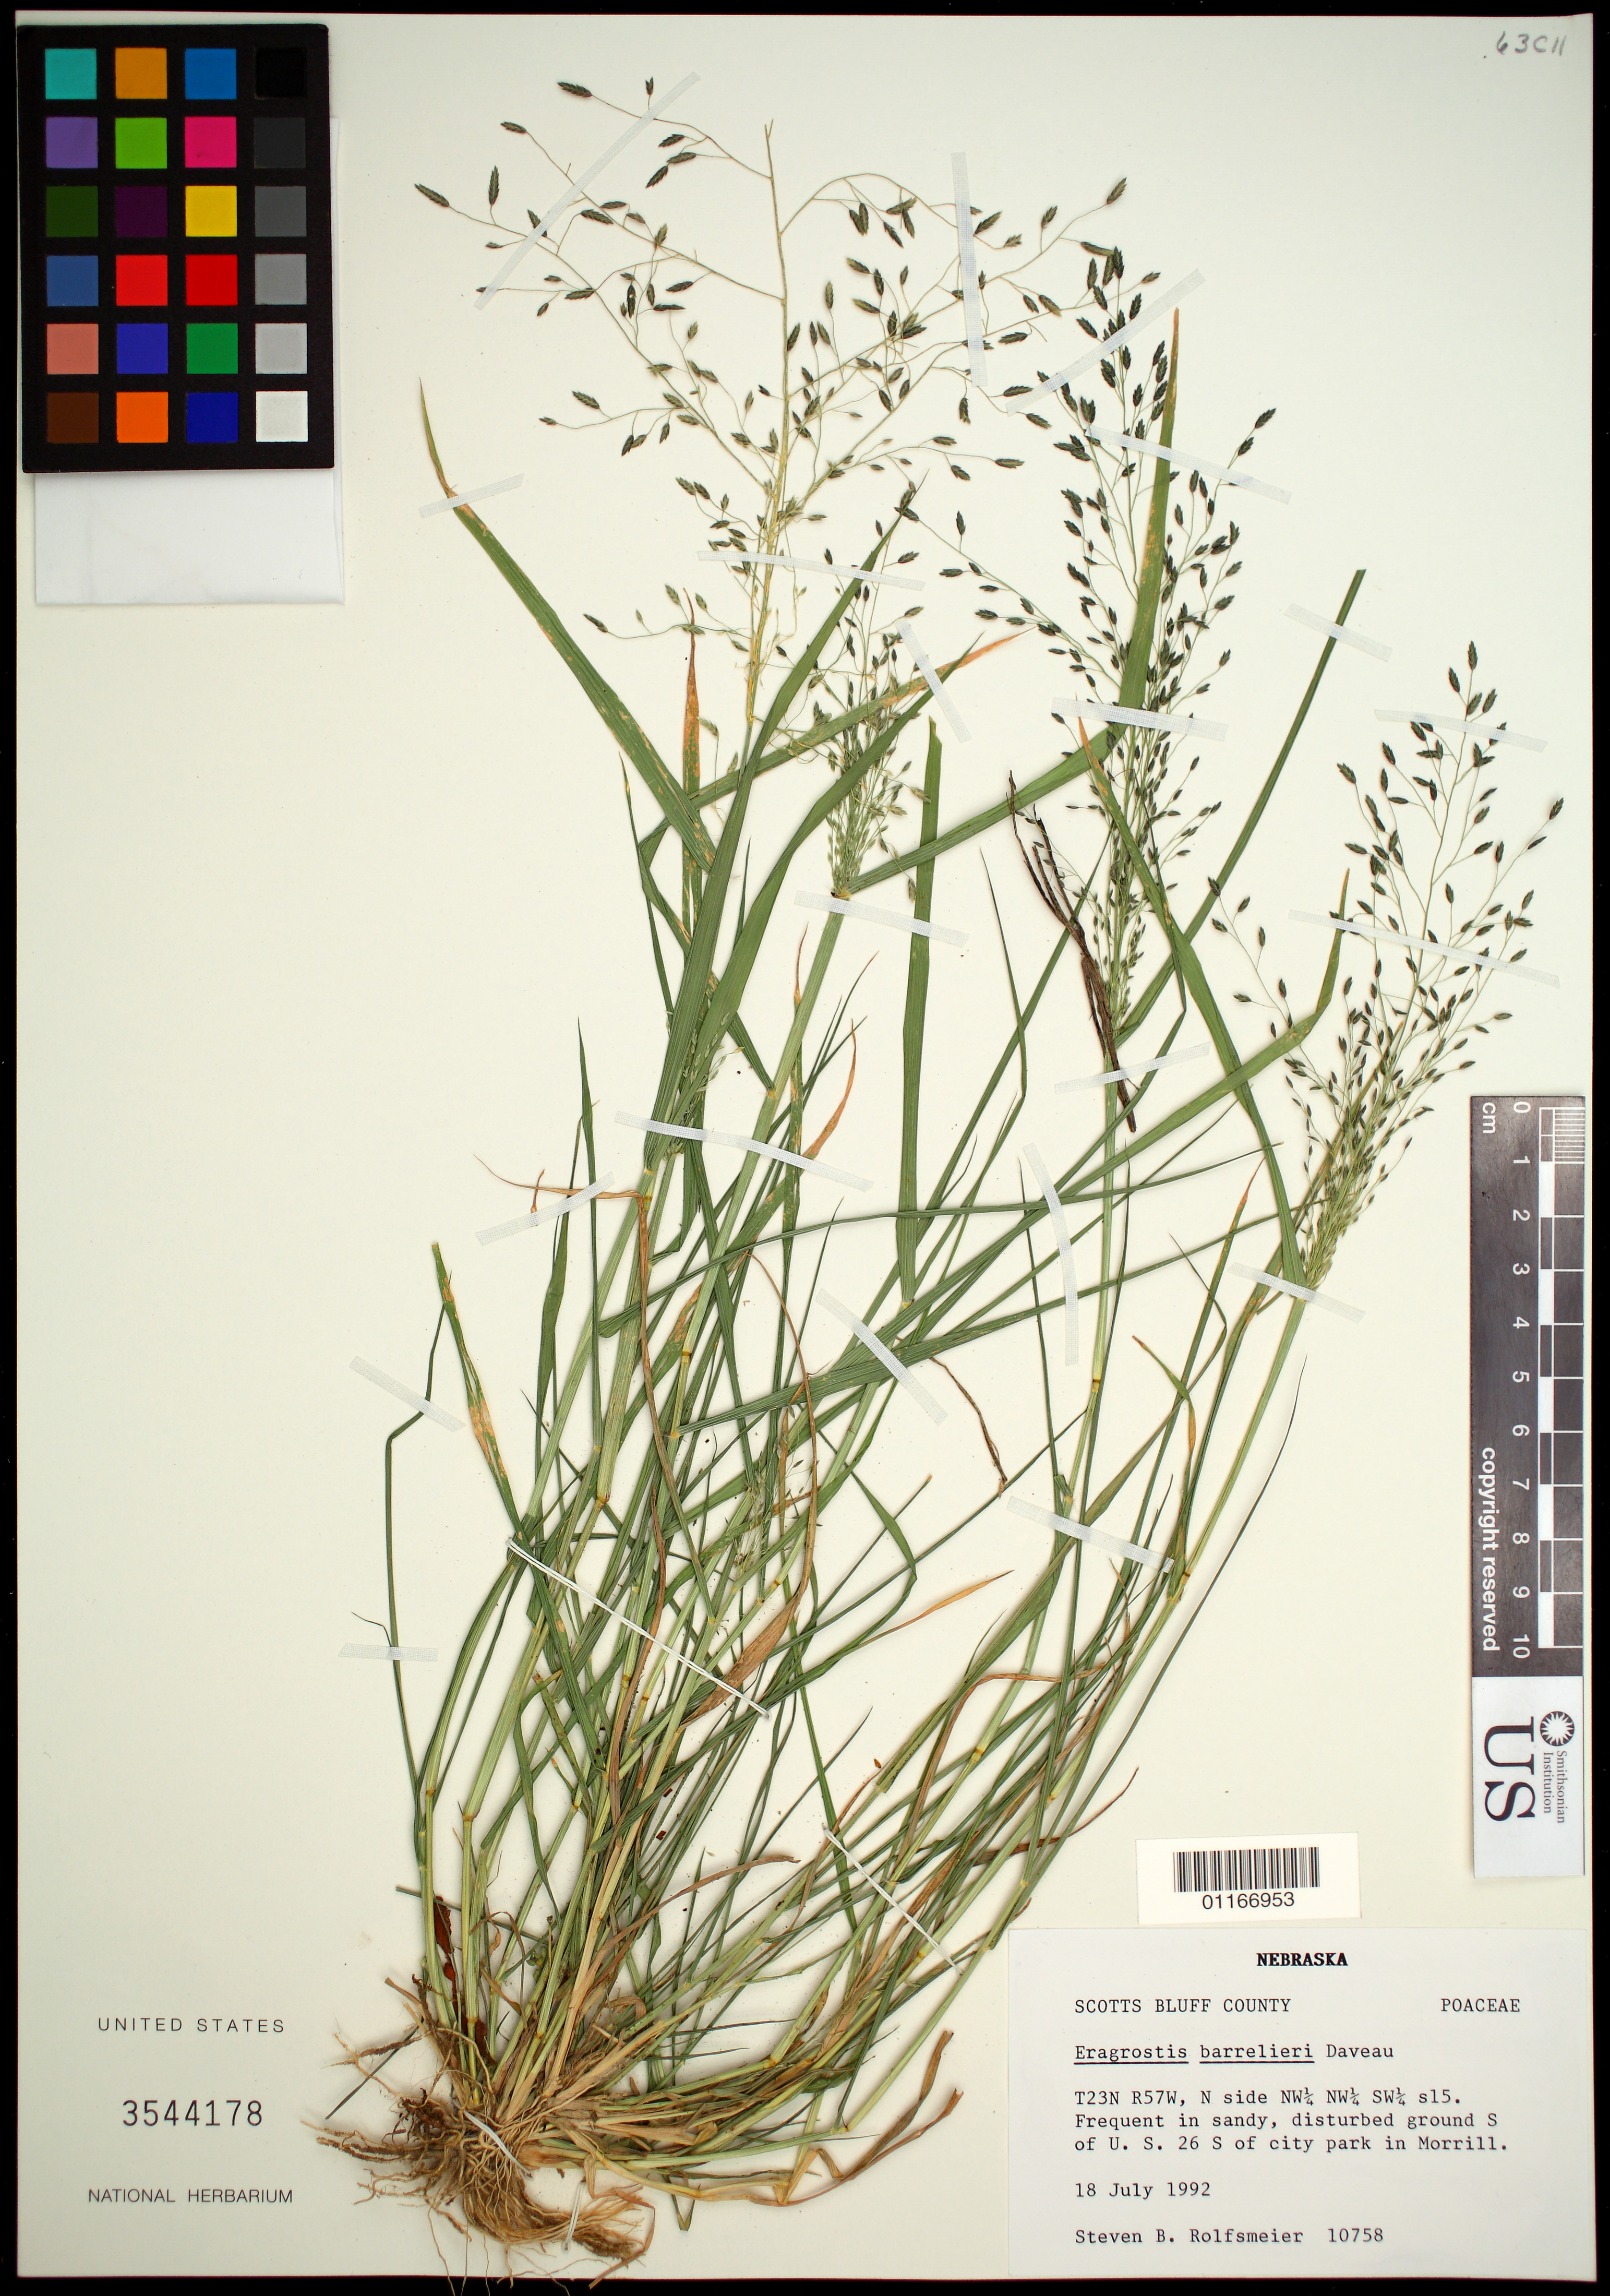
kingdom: Plantae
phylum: Tracheophyta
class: Liliopsida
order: Poales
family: Poaceae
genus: Eragrostis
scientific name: Eragrostis barrelieri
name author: Daveau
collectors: S. Rolfsmeier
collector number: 10758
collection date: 1992-07-18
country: United States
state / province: Nebraska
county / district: Scotts Bluff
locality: T23N R57W, N side of NW1/4 NW 1/4 SW 1/4 s15, South of US 26 S of city park in Morrill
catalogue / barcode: US 3544178